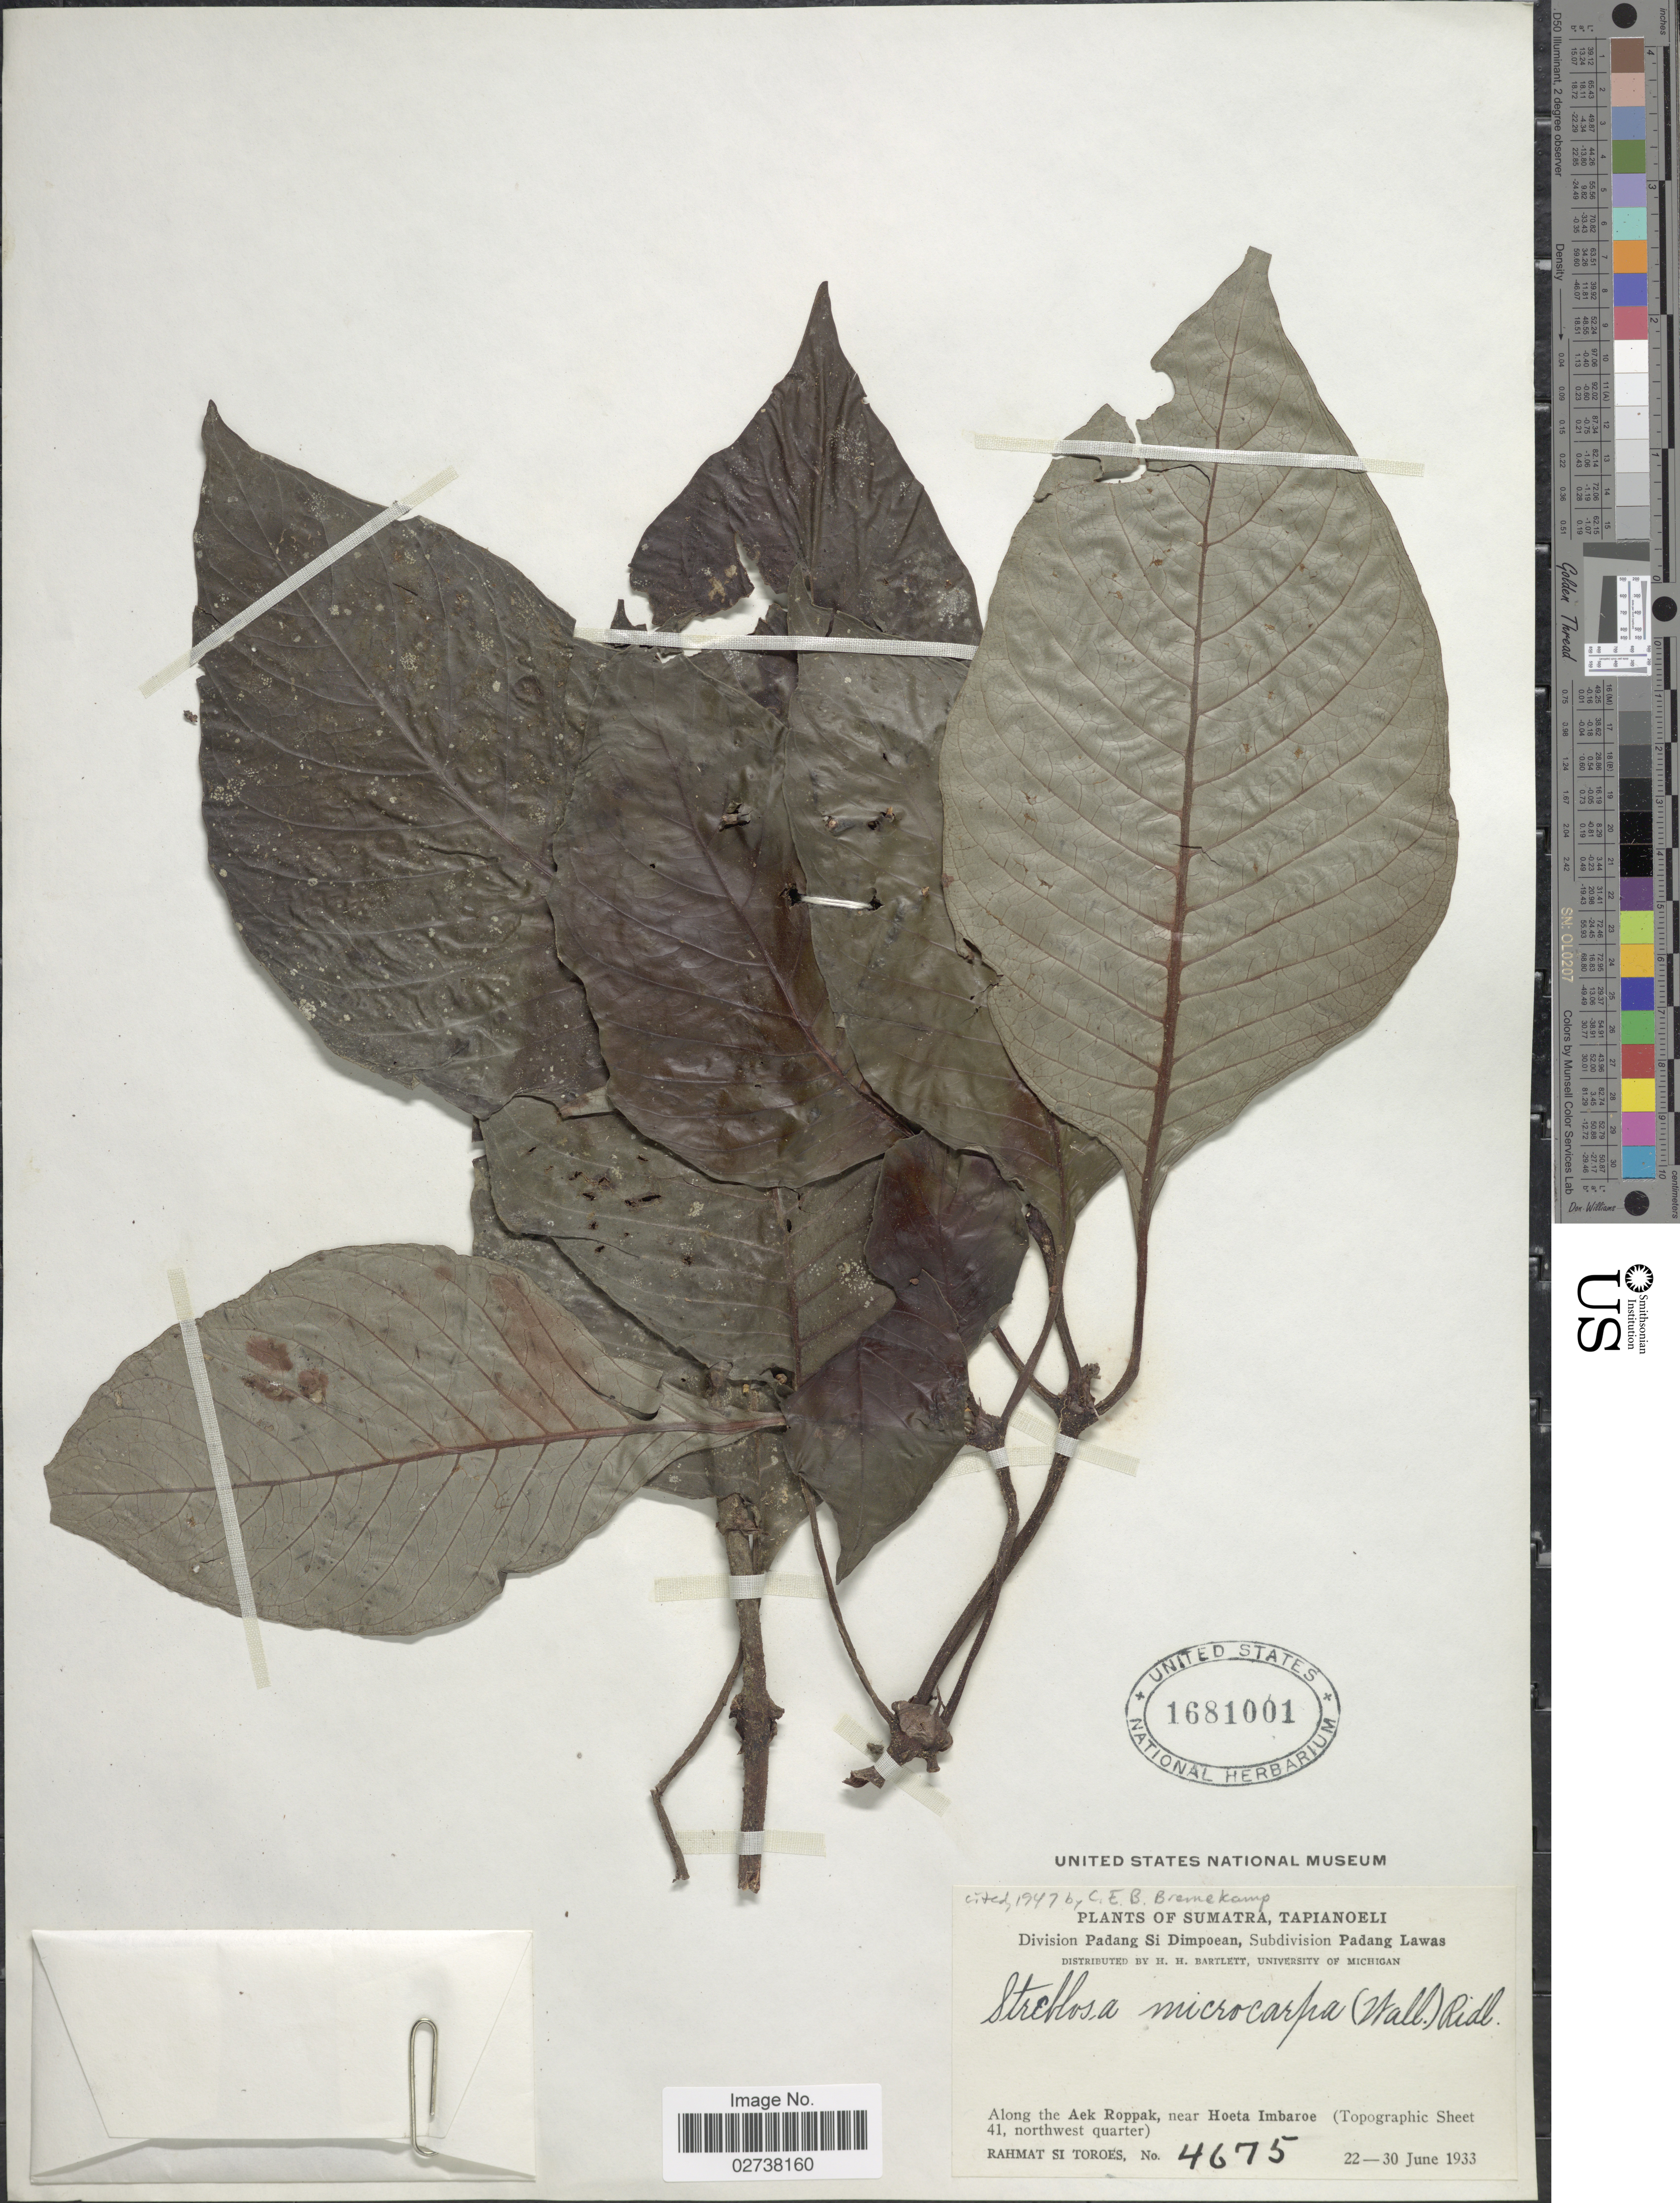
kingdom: Plantae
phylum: Tracheophyta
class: Magnoliopsida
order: Gentianales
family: Rubiaceae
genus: Streblosa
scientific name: Streblosa microcarpa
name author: Ridl.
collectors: Rahmat Si Boeea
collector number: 4675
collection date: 1933-06-22/1933-06-30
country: Indonesia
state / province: Sumatra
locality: Tapianoeli, Division Padang Si Dimpoean, Subdivision Padang Lawas, along the Aek Roppak, near Hoeta Imbaroe (Topograpic Sheet 41, northwest quarter)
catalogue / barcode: US 1681001